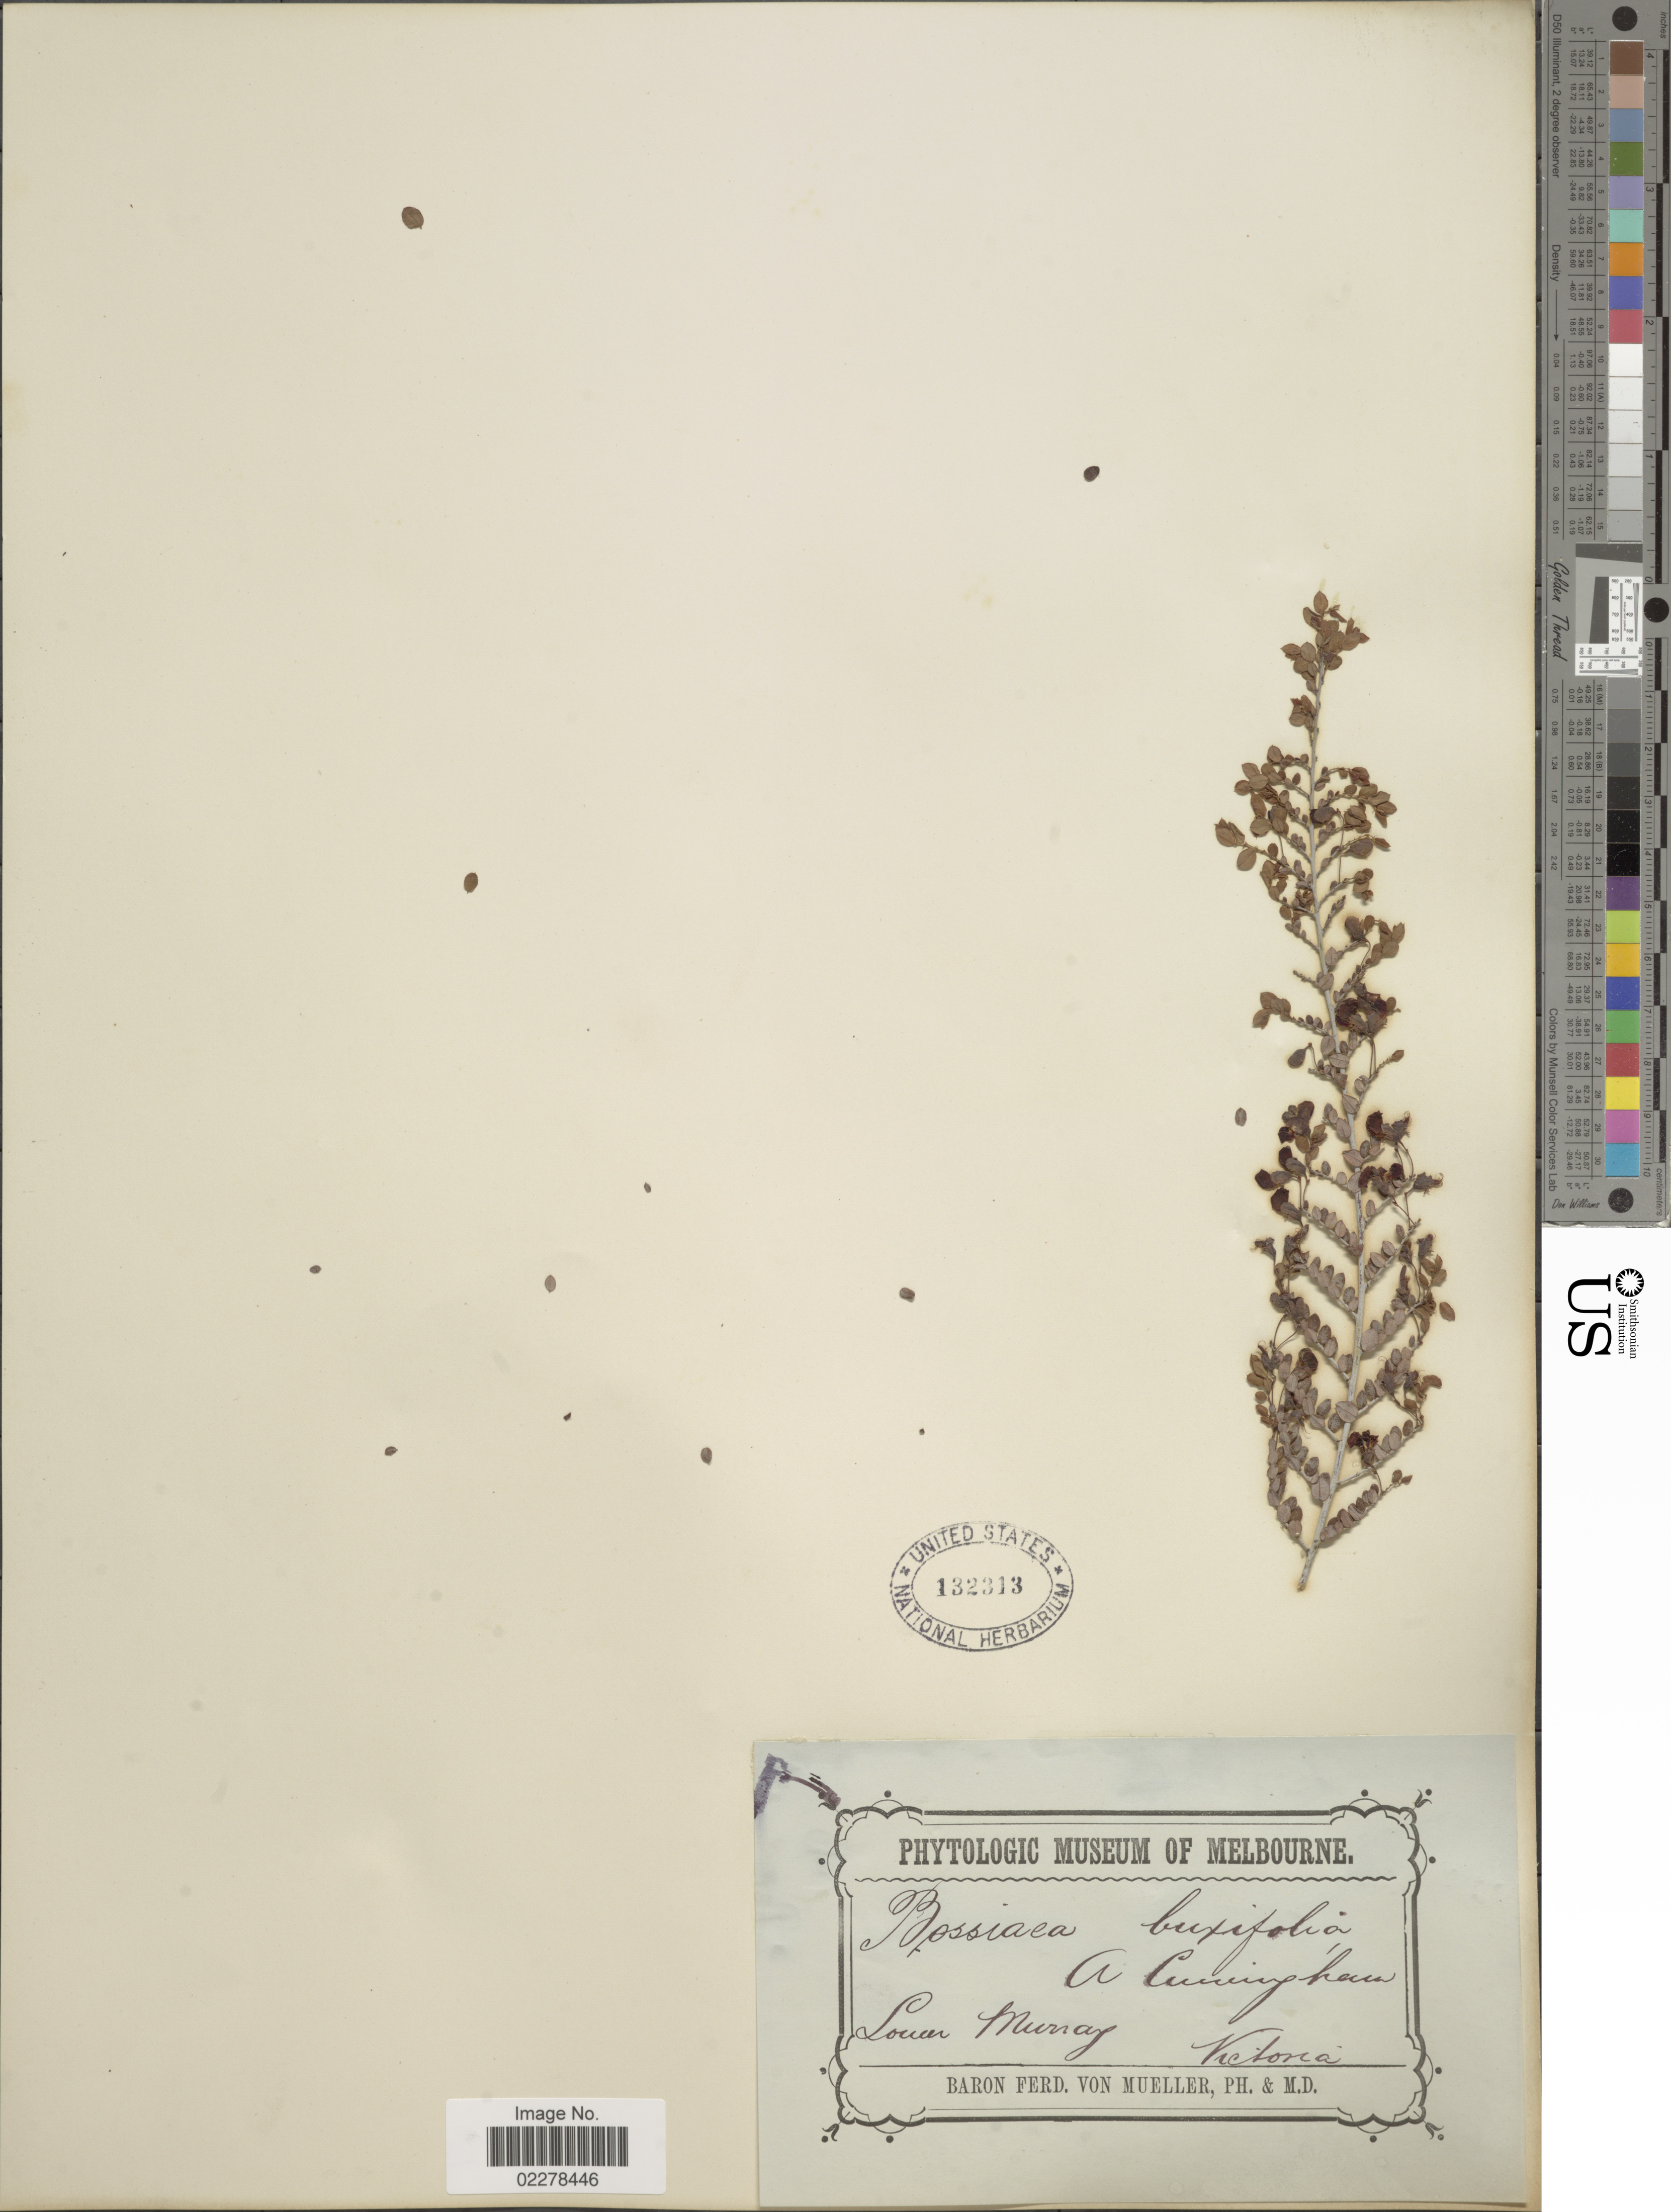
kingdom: Plantae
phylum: Tracheophyta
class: Magnoliopsida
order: Fabales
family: Fabaceae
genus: Bossiaea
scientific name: Bossiaea buxifolia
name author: A. Cunn.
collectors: F. von Mueller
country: Australia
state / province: Victoria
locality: Lower Murray, Victoria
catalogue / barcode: US 132313